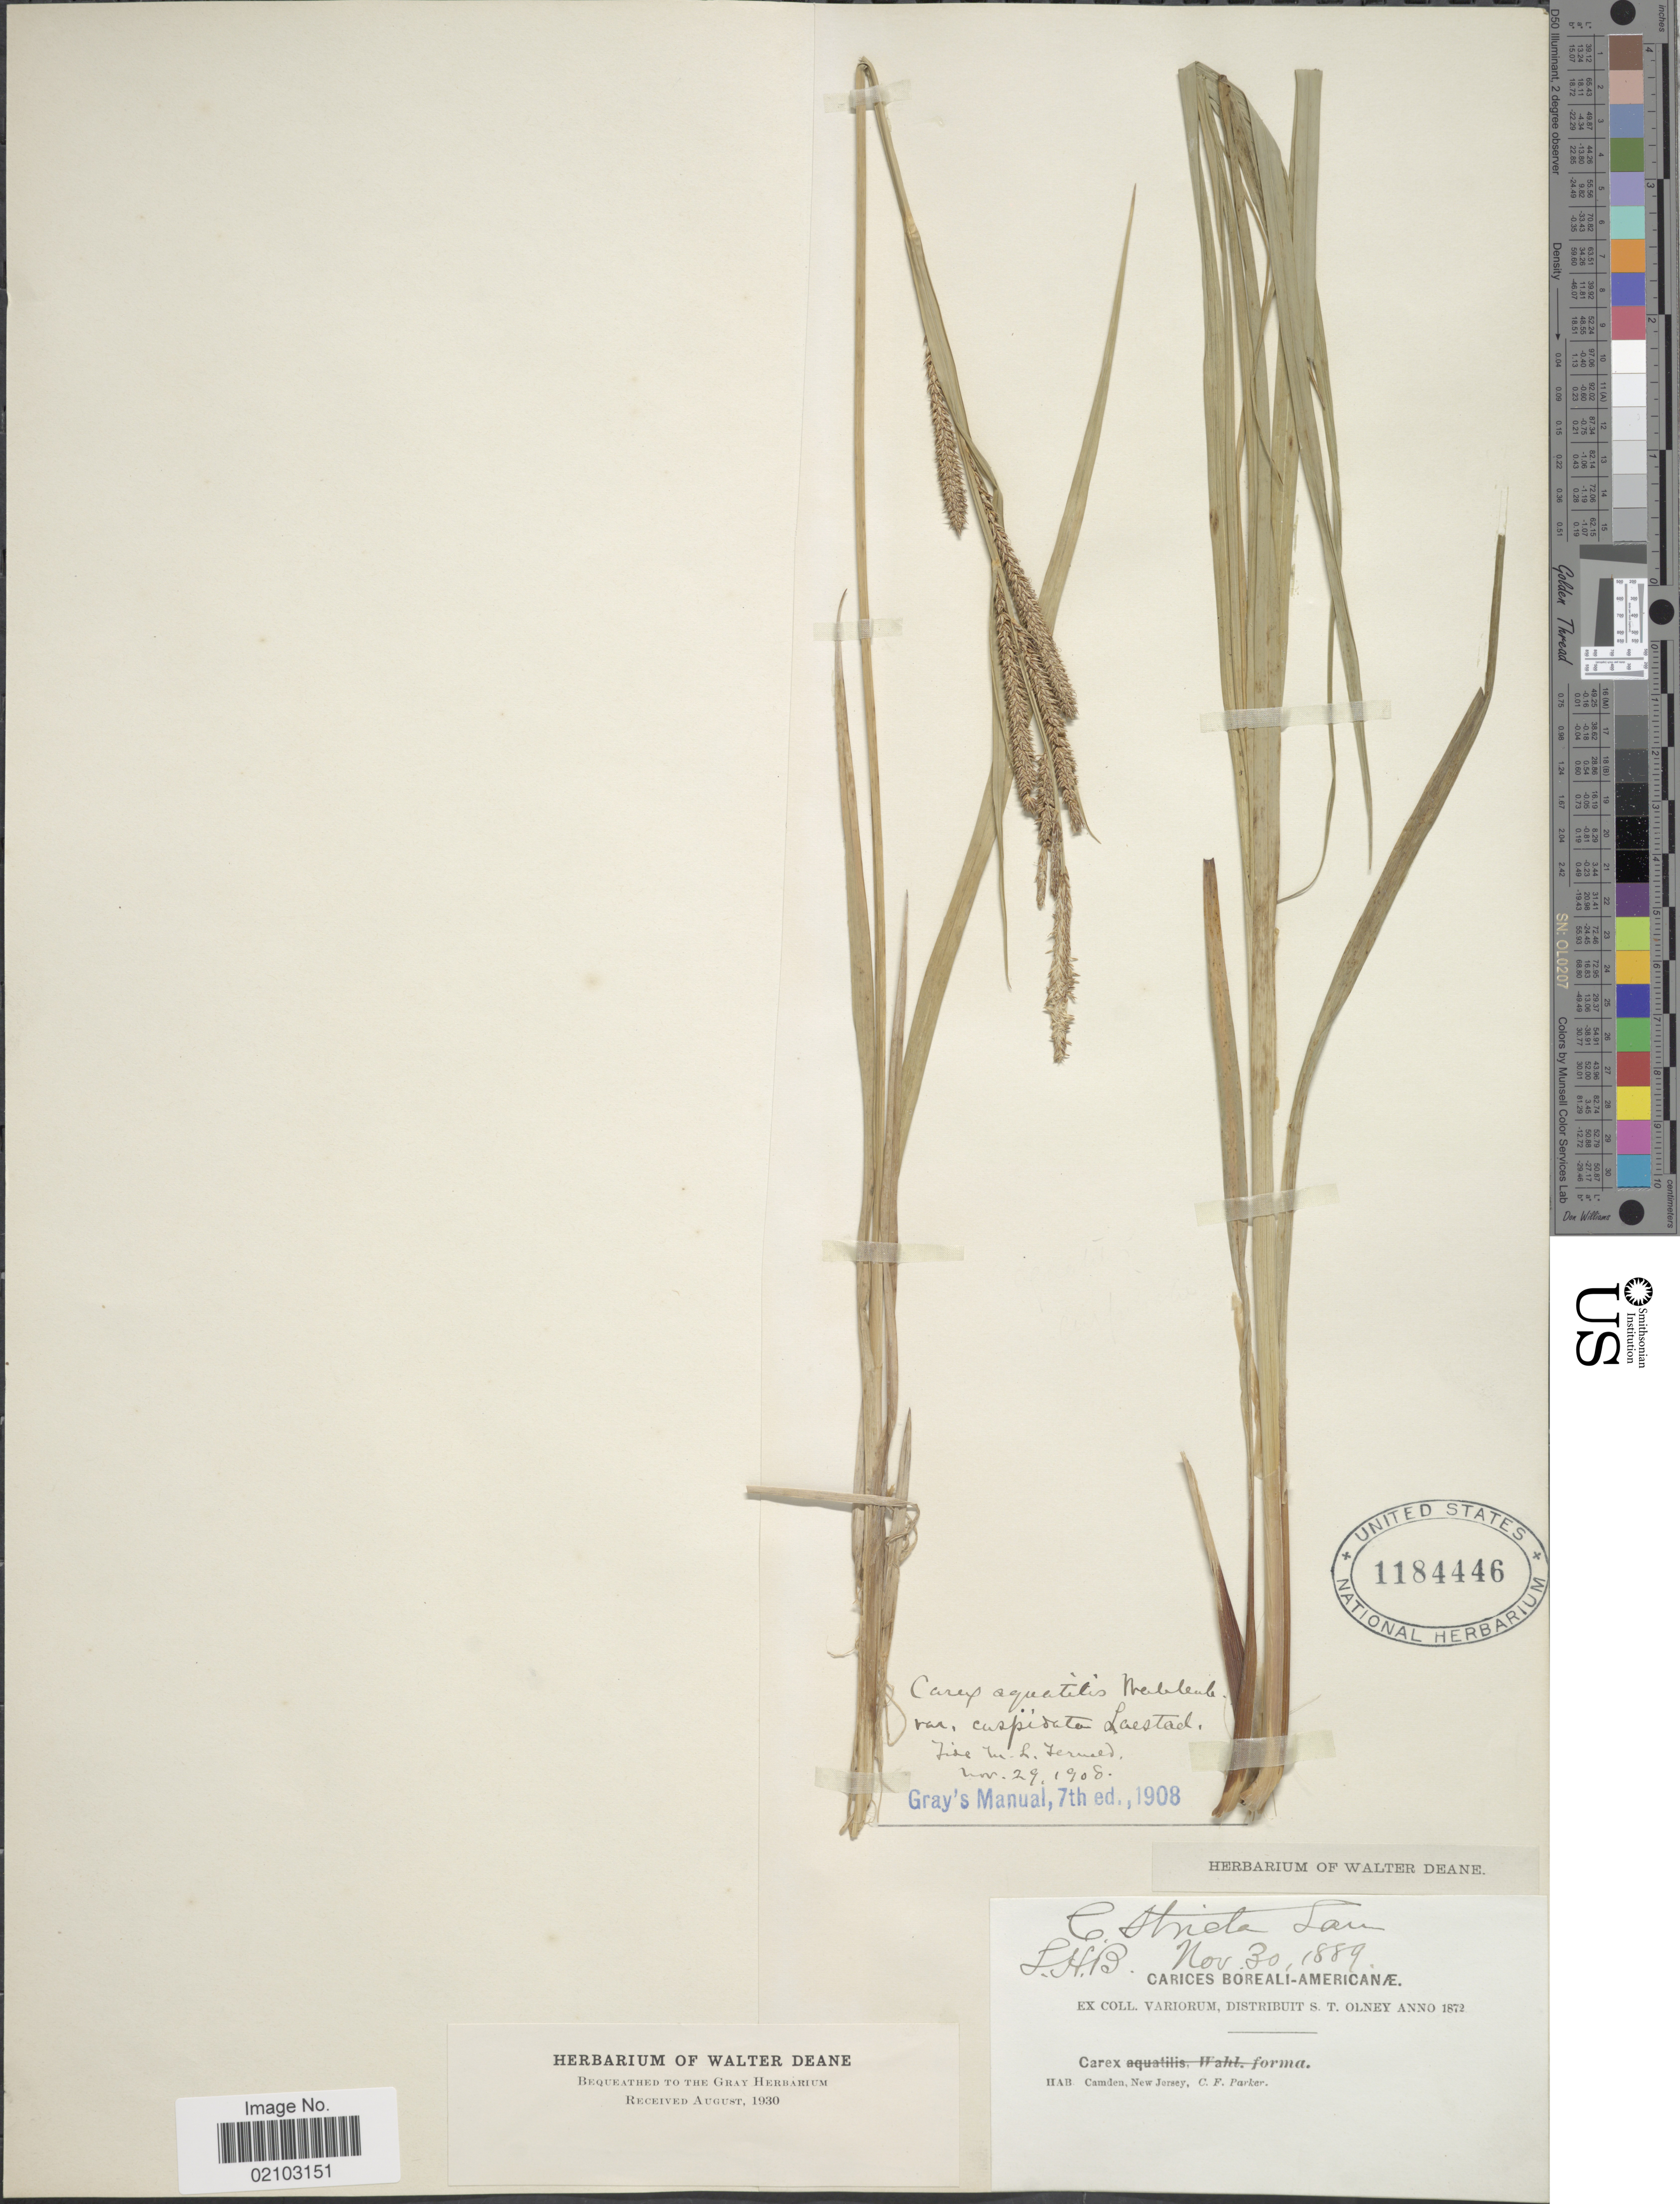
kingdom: Plantae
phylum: Tracheophyta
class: Liliopsida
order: Poales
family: Cyperaceae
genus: Carex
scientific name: Carex aquatilis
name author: Wahlenb.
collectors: C. F. Parker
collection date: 1872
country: United States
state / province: New Jersey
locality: Camden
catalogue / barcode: US 1184446